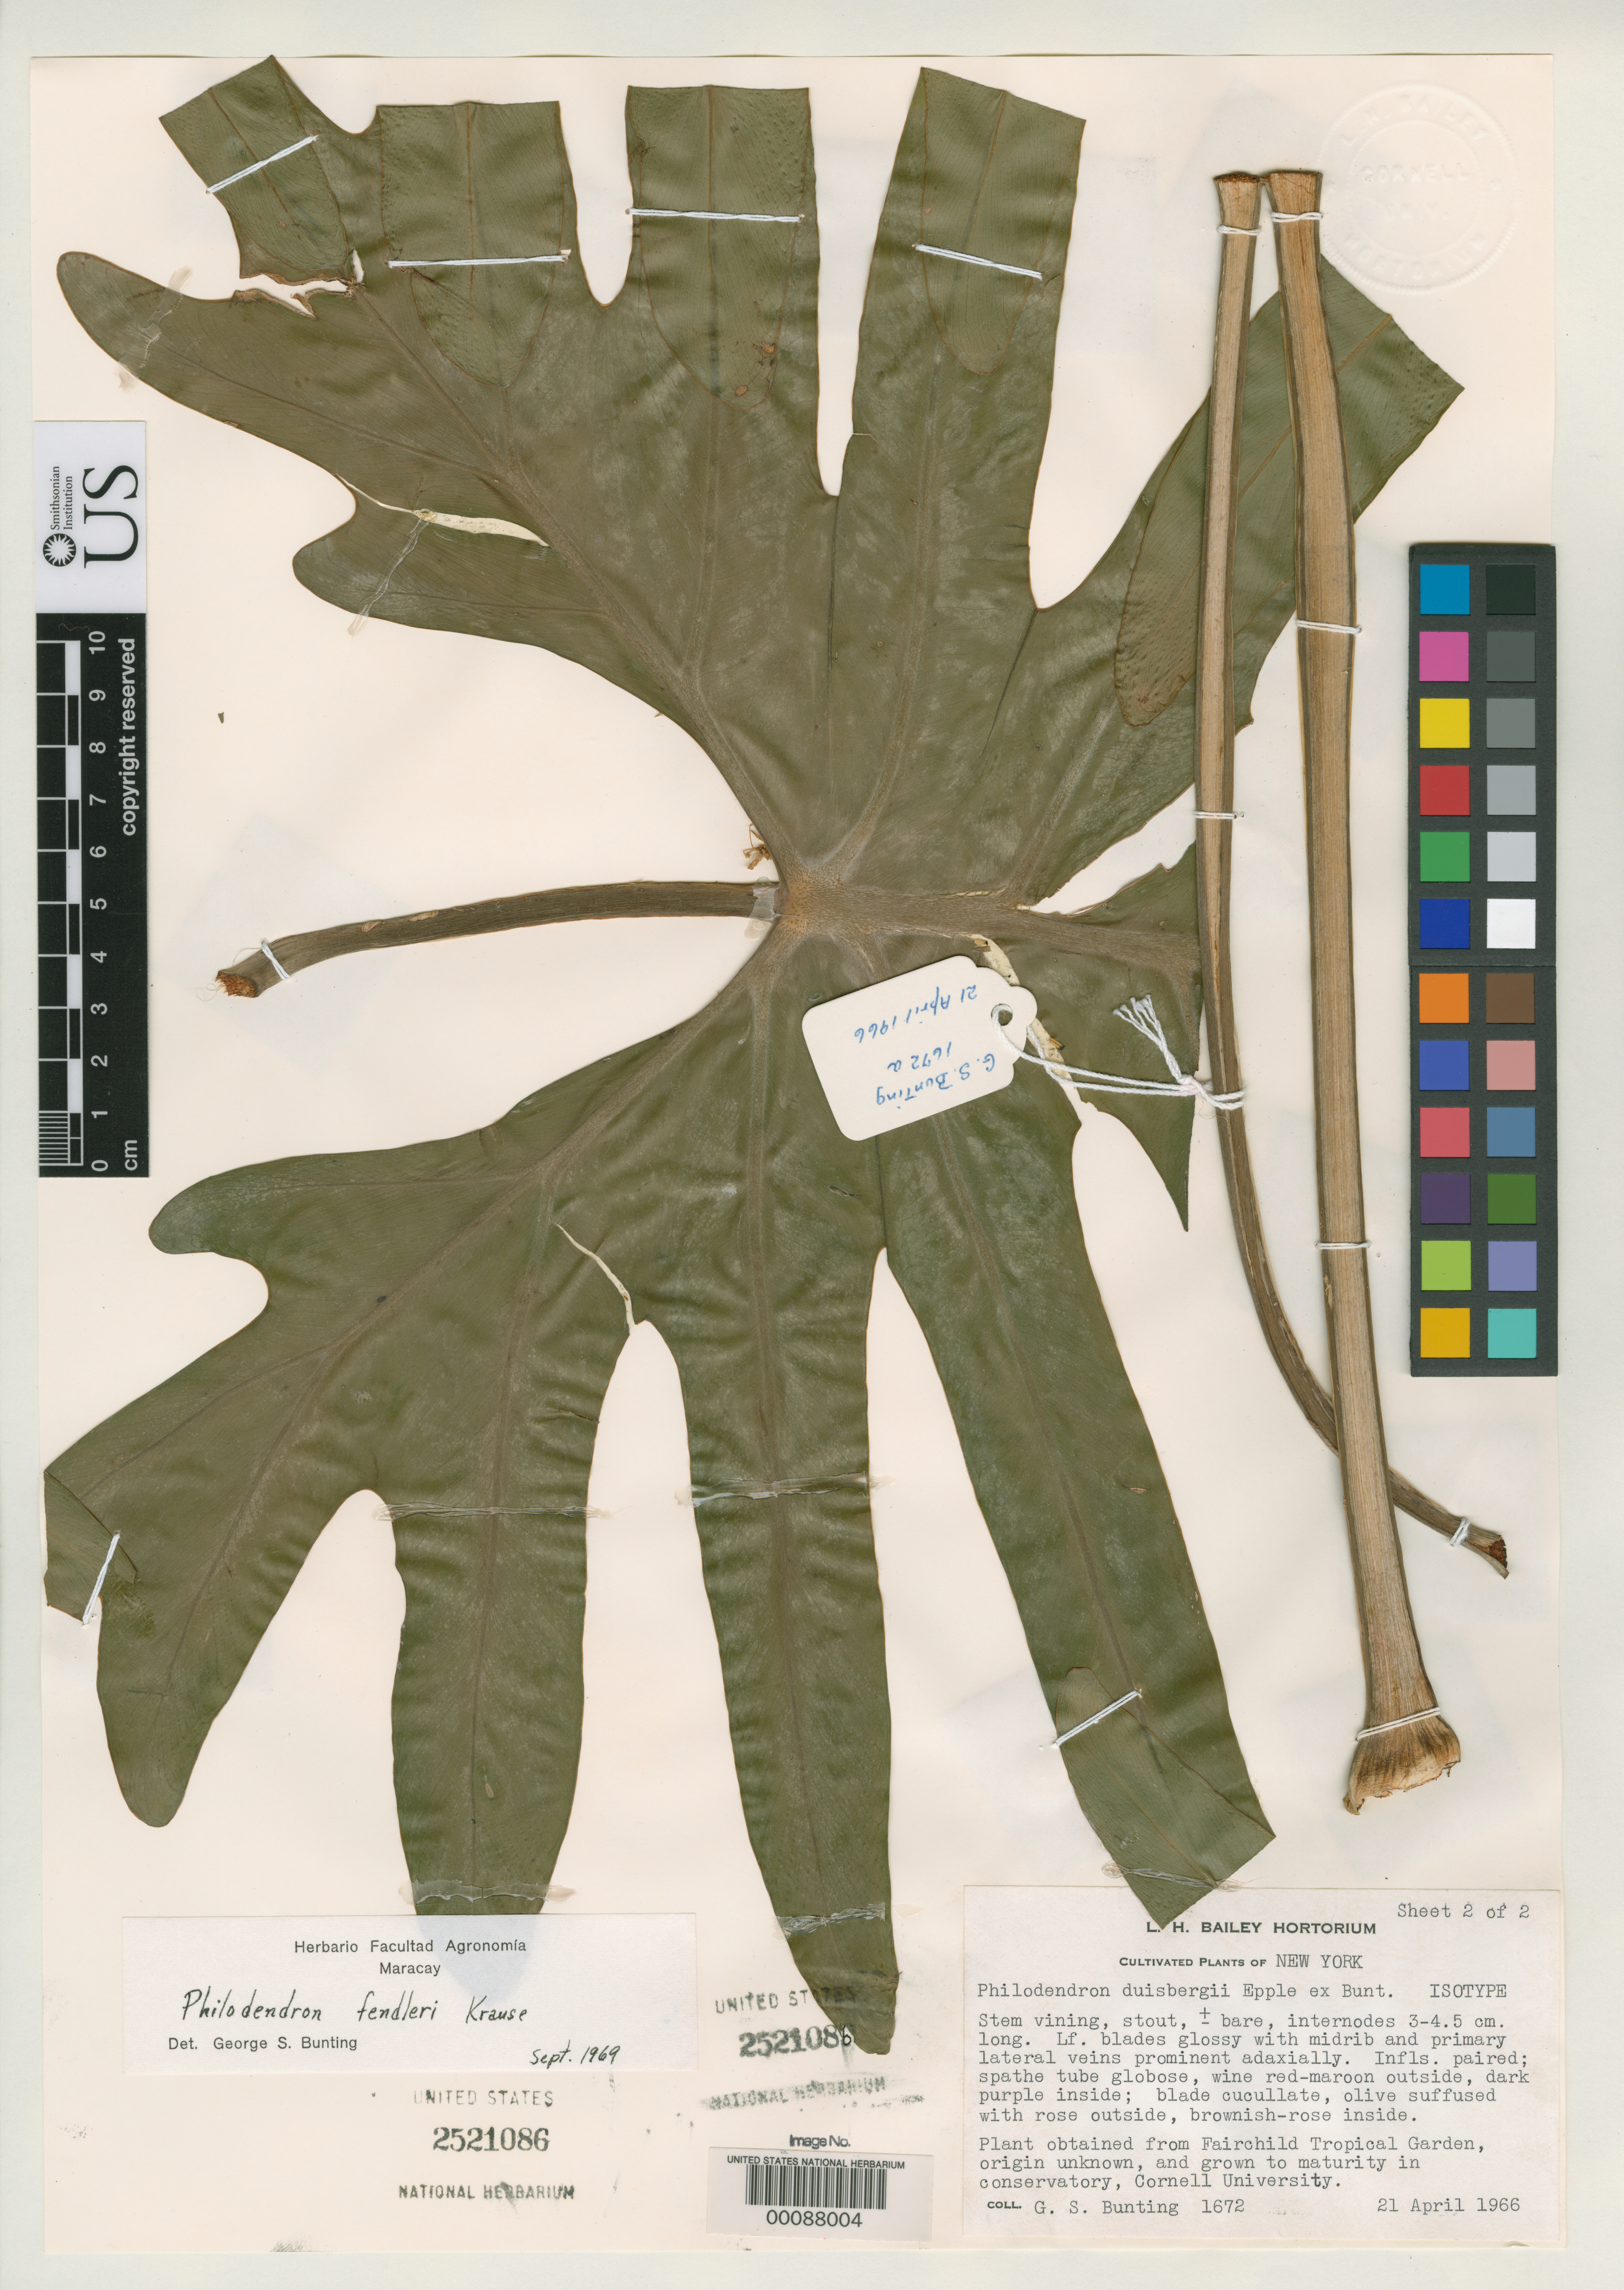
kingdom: Plantae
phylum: Tracheophyta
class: Liliopsida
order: Alismatales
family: Araceae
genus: Philodendron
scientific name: Philodendron duisbergii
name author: Epple ex G.S. Bunting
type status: Isotype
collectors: G. S. Bunting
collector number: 1672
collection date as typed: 21 Apr 1966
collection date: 1966-04-21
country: Colombia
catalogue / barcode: US 2521086